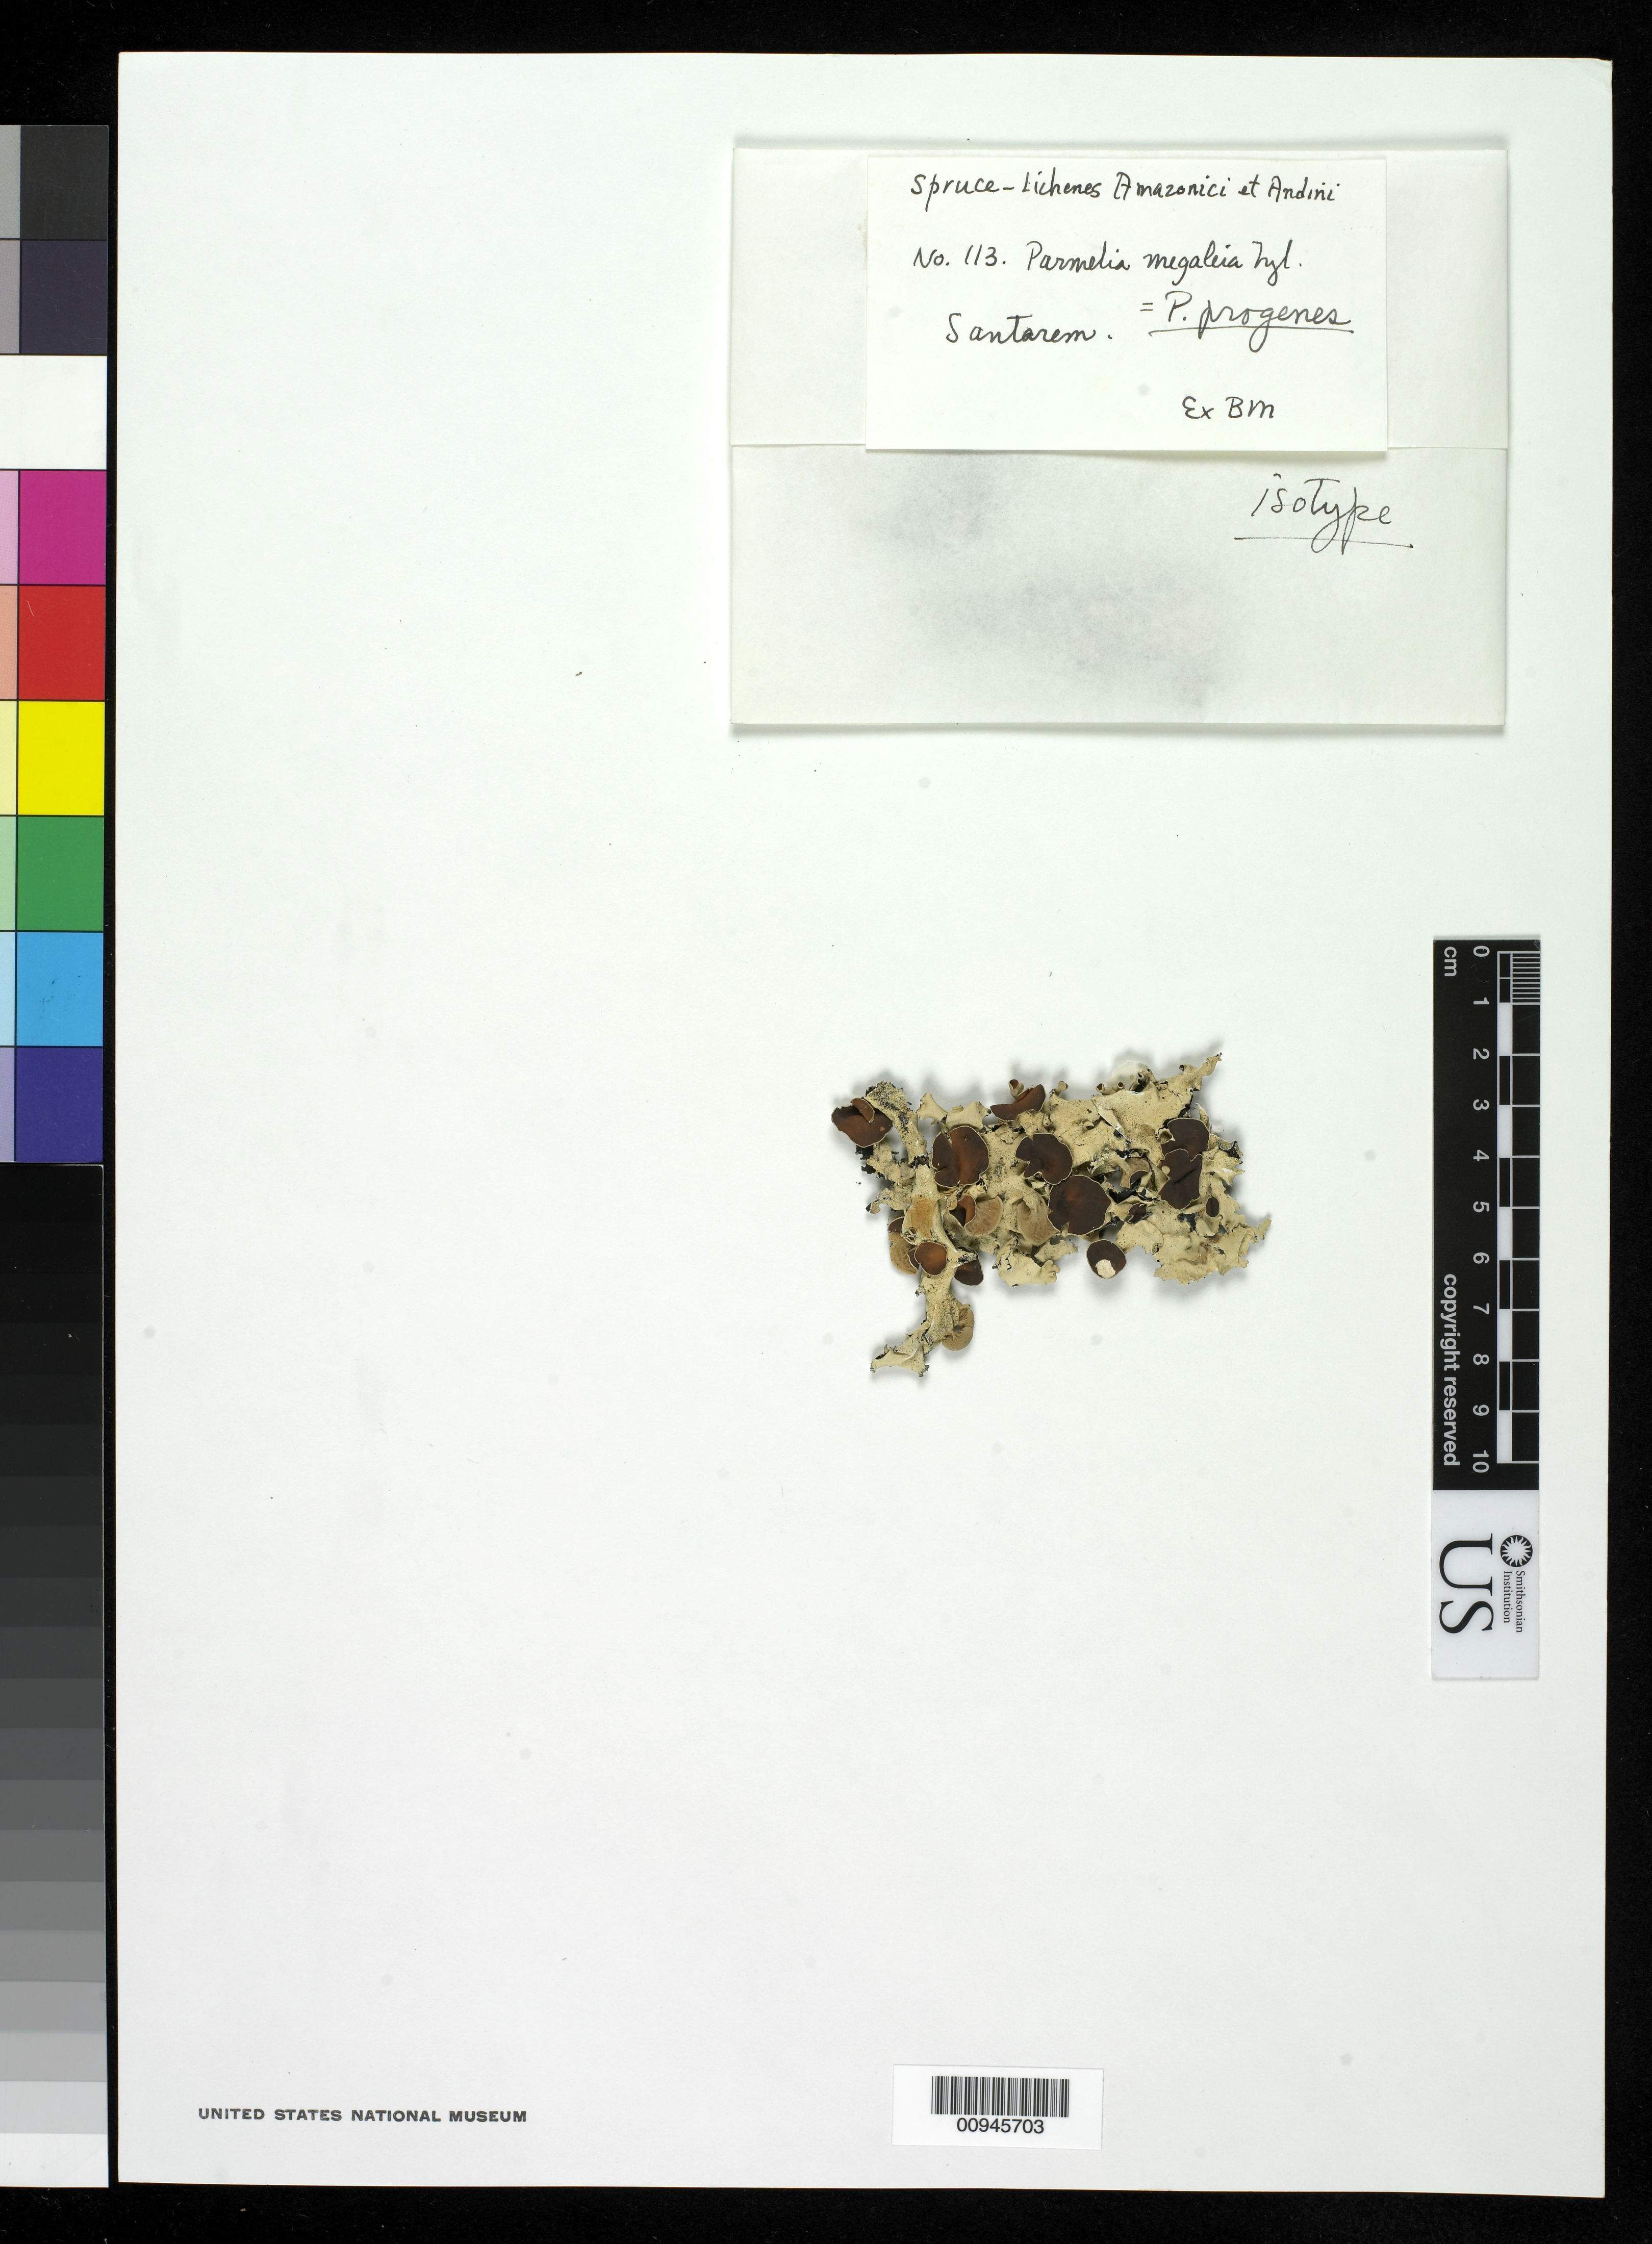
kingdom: Fungi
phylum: Ascomycota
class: Lecanoromycetes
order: Lecanorales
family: Parmeliaceae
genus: Parmotrema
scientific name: Parmotrema progenes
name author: Hale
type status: Isotype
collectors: R. Spruce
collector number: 113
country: Brazil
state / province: Pará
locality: Santarem.